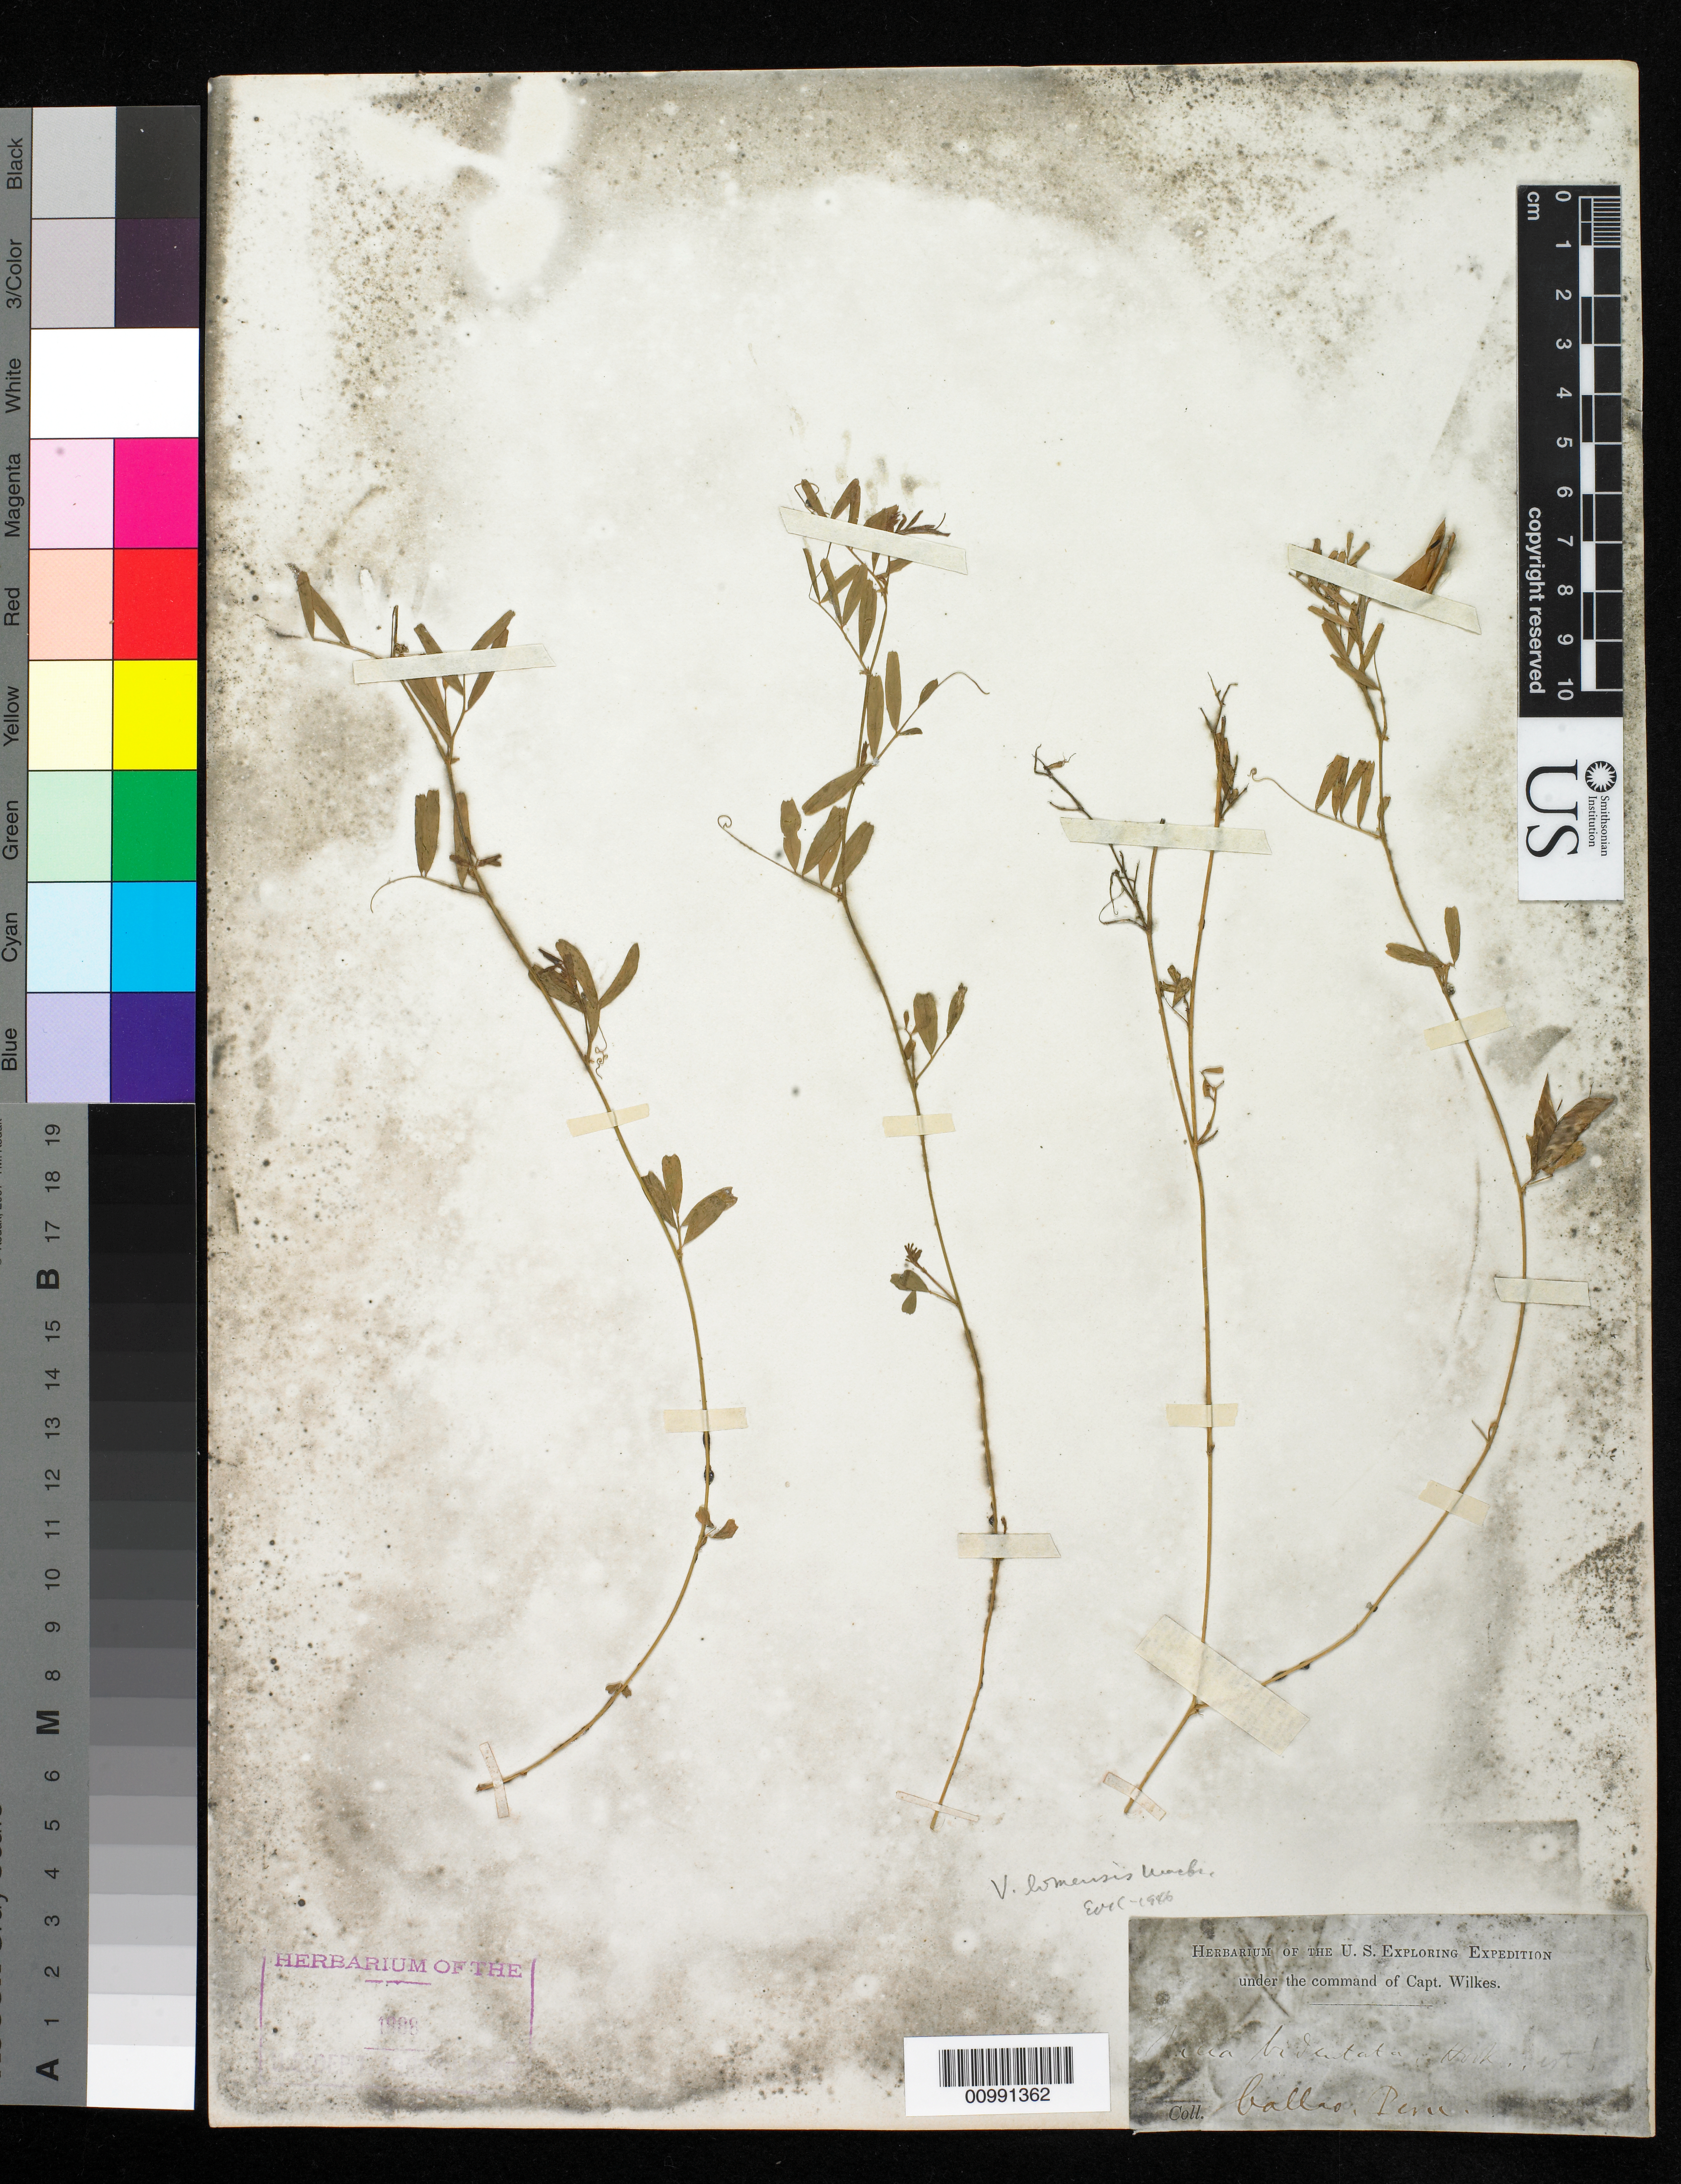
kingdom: Plantae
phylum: Tracheophyta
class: Magnoliopsida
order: Fabales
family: Fabaceae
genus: Vicia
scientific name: Vicia lomensis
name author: J.F. Macbr.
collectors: Wilkes Explor. Exped.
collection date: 1838/1842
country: Peru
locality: Callao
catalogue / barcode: US 98484